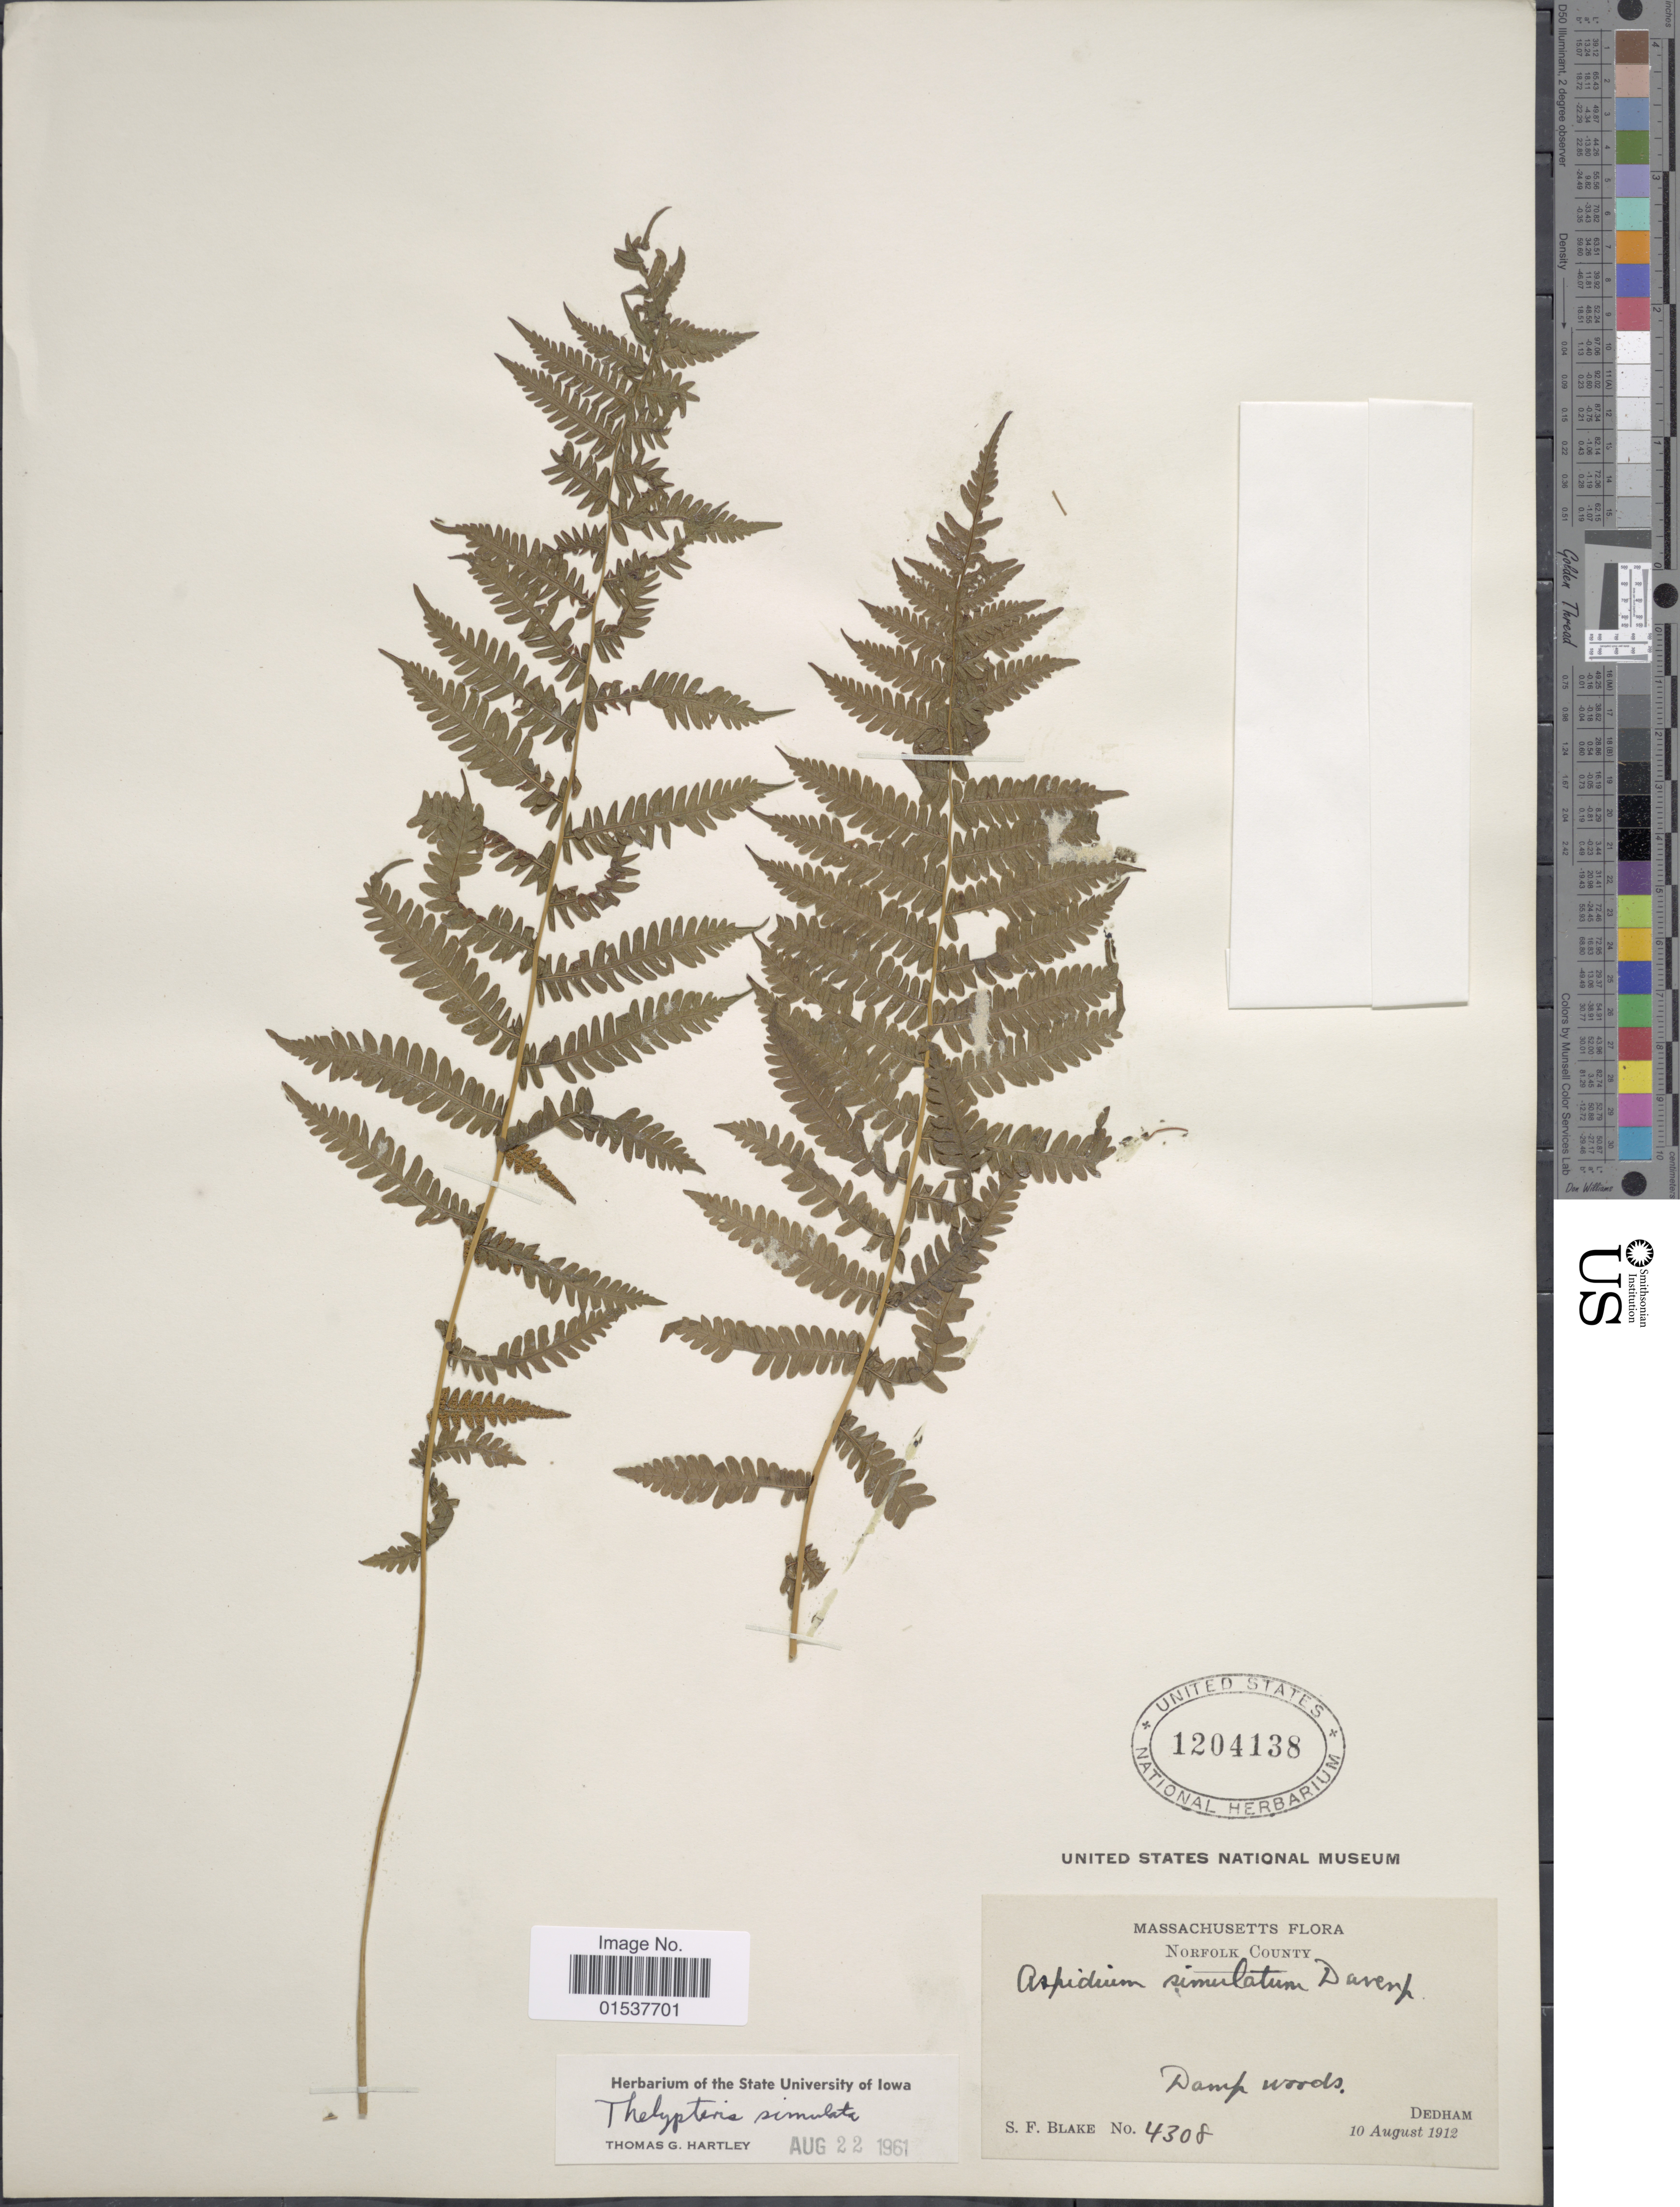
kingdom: Plantae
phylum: Tracheophyta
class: Polypodiopsida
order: Polypodiales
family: Thelypteridaceae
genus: Parathelypteris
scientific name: Parathelypteris simulata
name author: (Davenp.) Holttum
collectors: S. Blake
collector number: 4308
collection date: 1912-08-10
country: United States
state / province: Massachusetts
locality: Norfolk County, damp woods, Dedham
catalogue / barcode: US 1204138